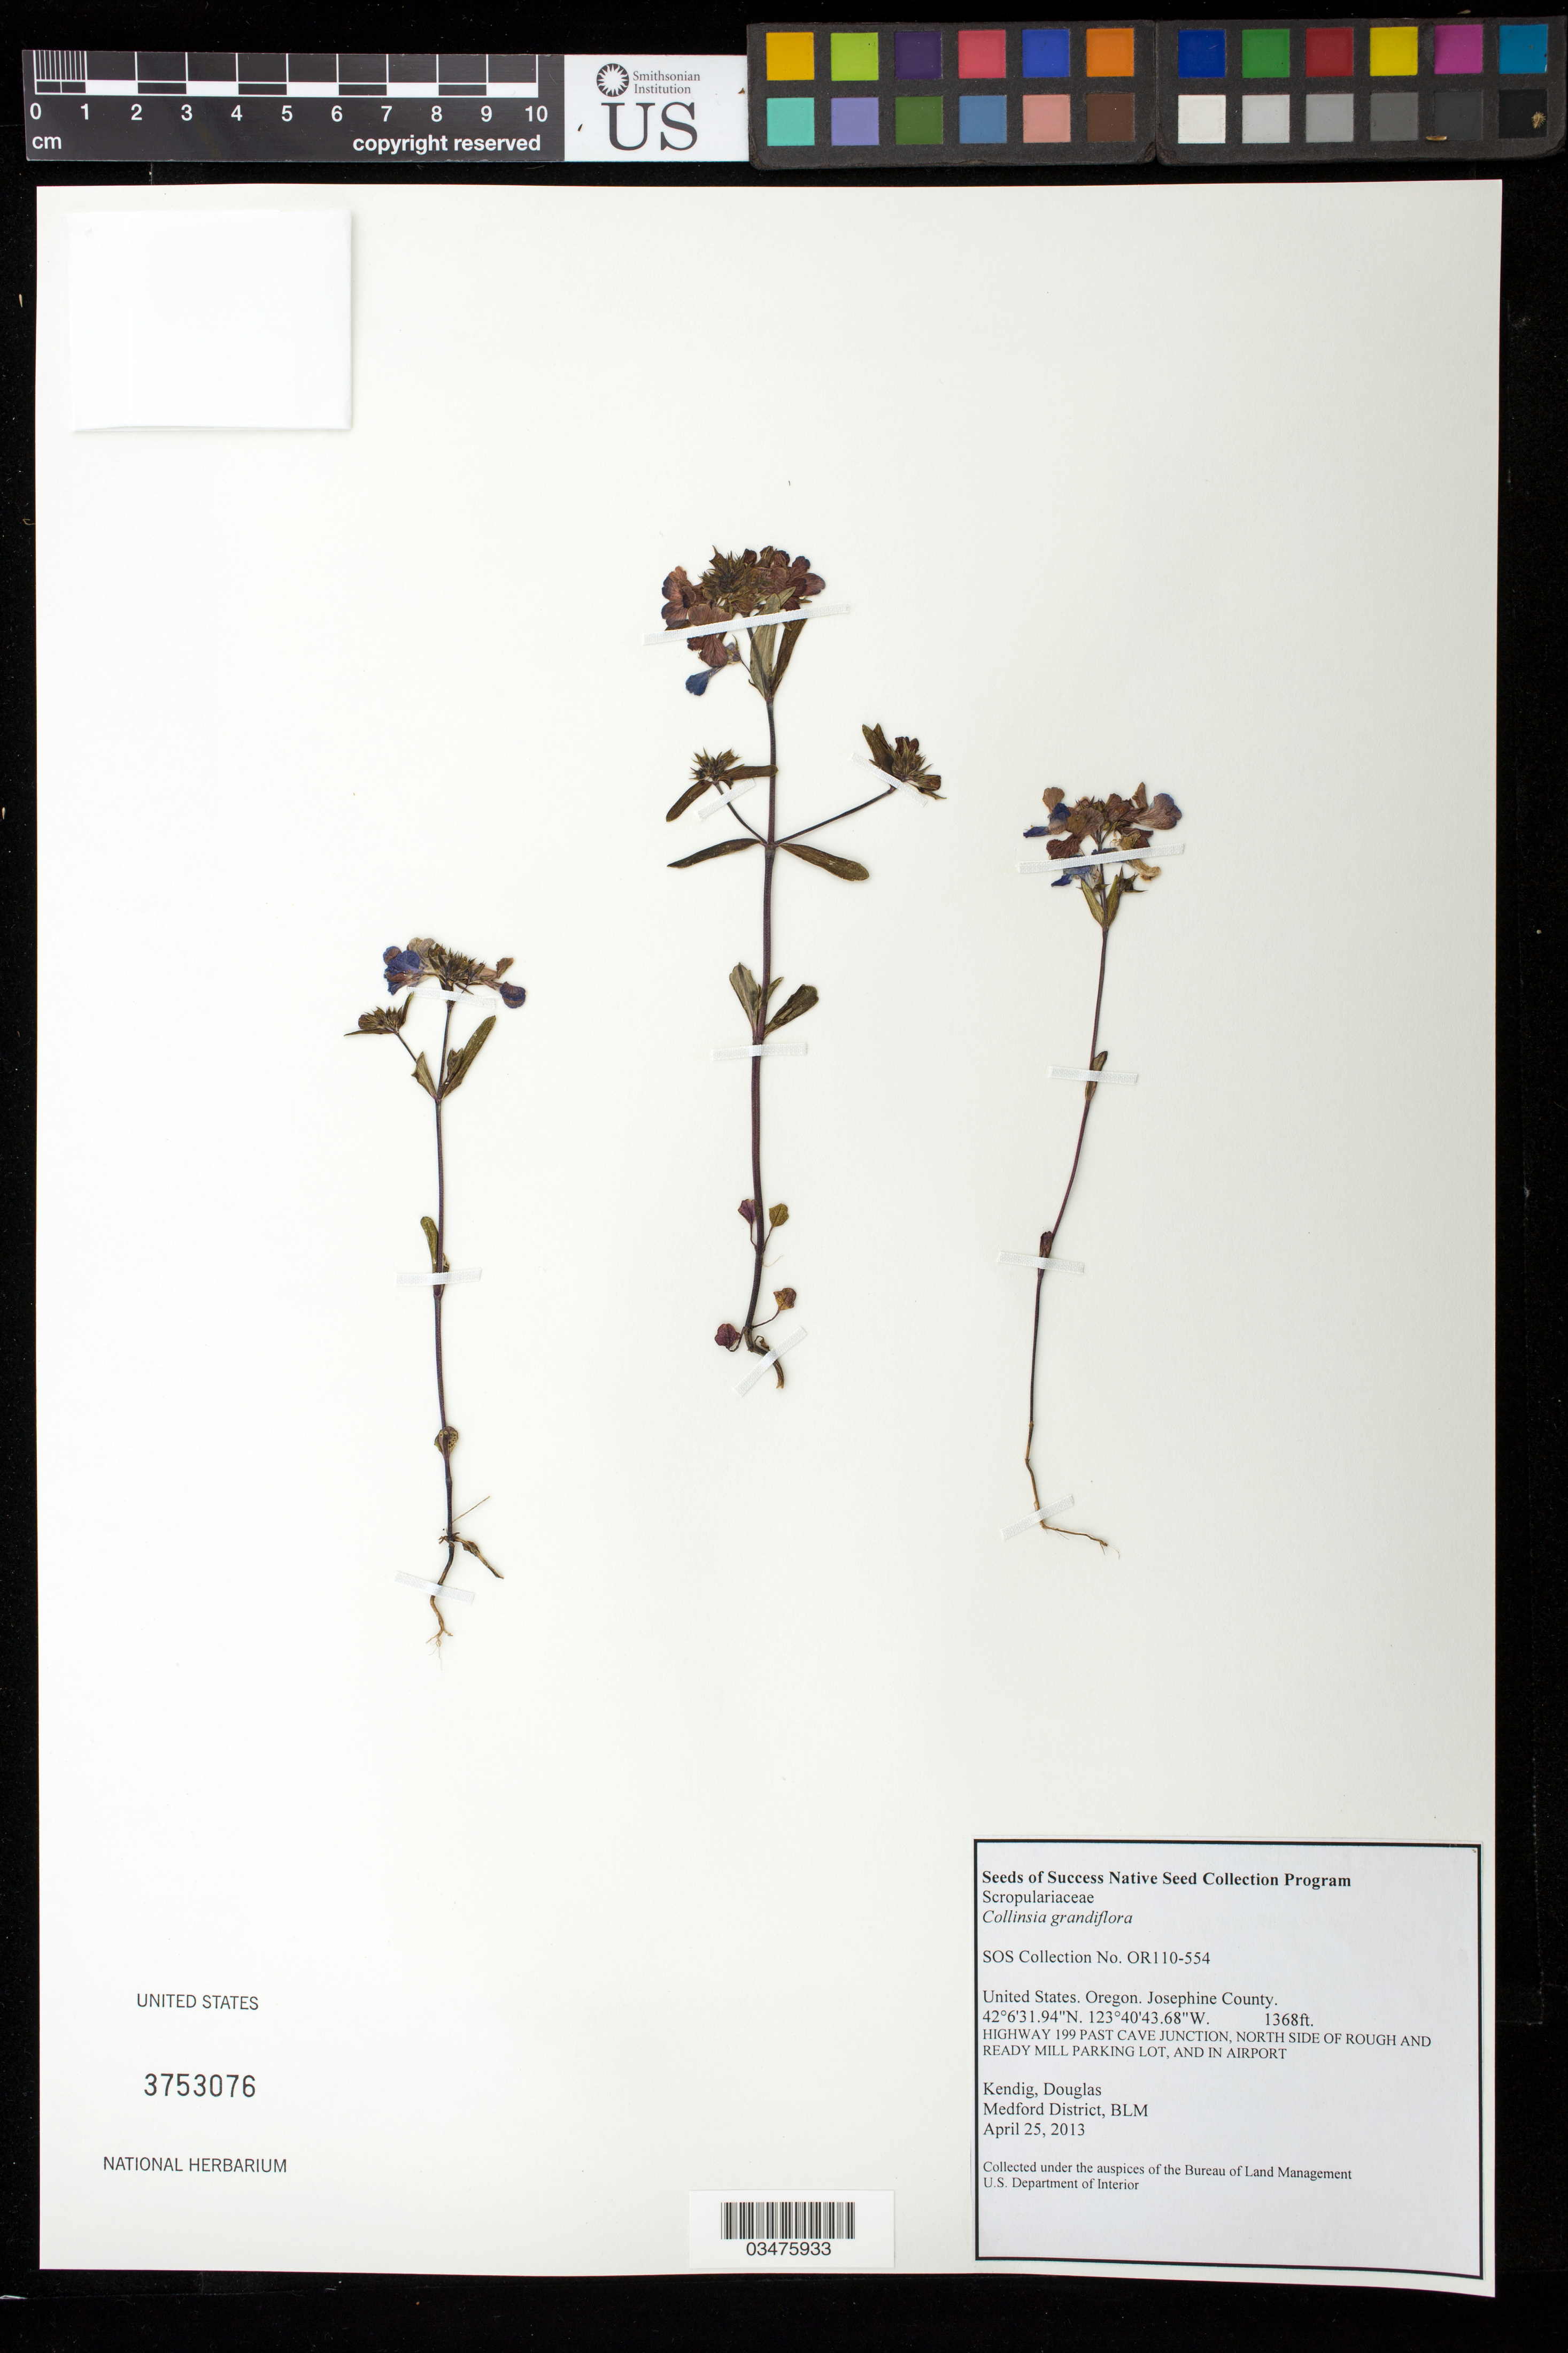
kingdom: Plantae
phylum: Tracheophyta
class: Magnoliopsida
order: Lamiales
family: Plantaginaceae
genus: Collinsia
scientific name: Collinsia grandiflora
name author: Lindl.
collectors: D. Kendig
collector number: OR110-554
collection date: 2013-04-25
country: United States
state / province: Oregon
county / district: Josephine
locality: Hwy 199 past Cave junction, north side of Rough and Ready Mill parking lot and in airport.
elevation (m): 417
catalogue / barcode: US 3753076